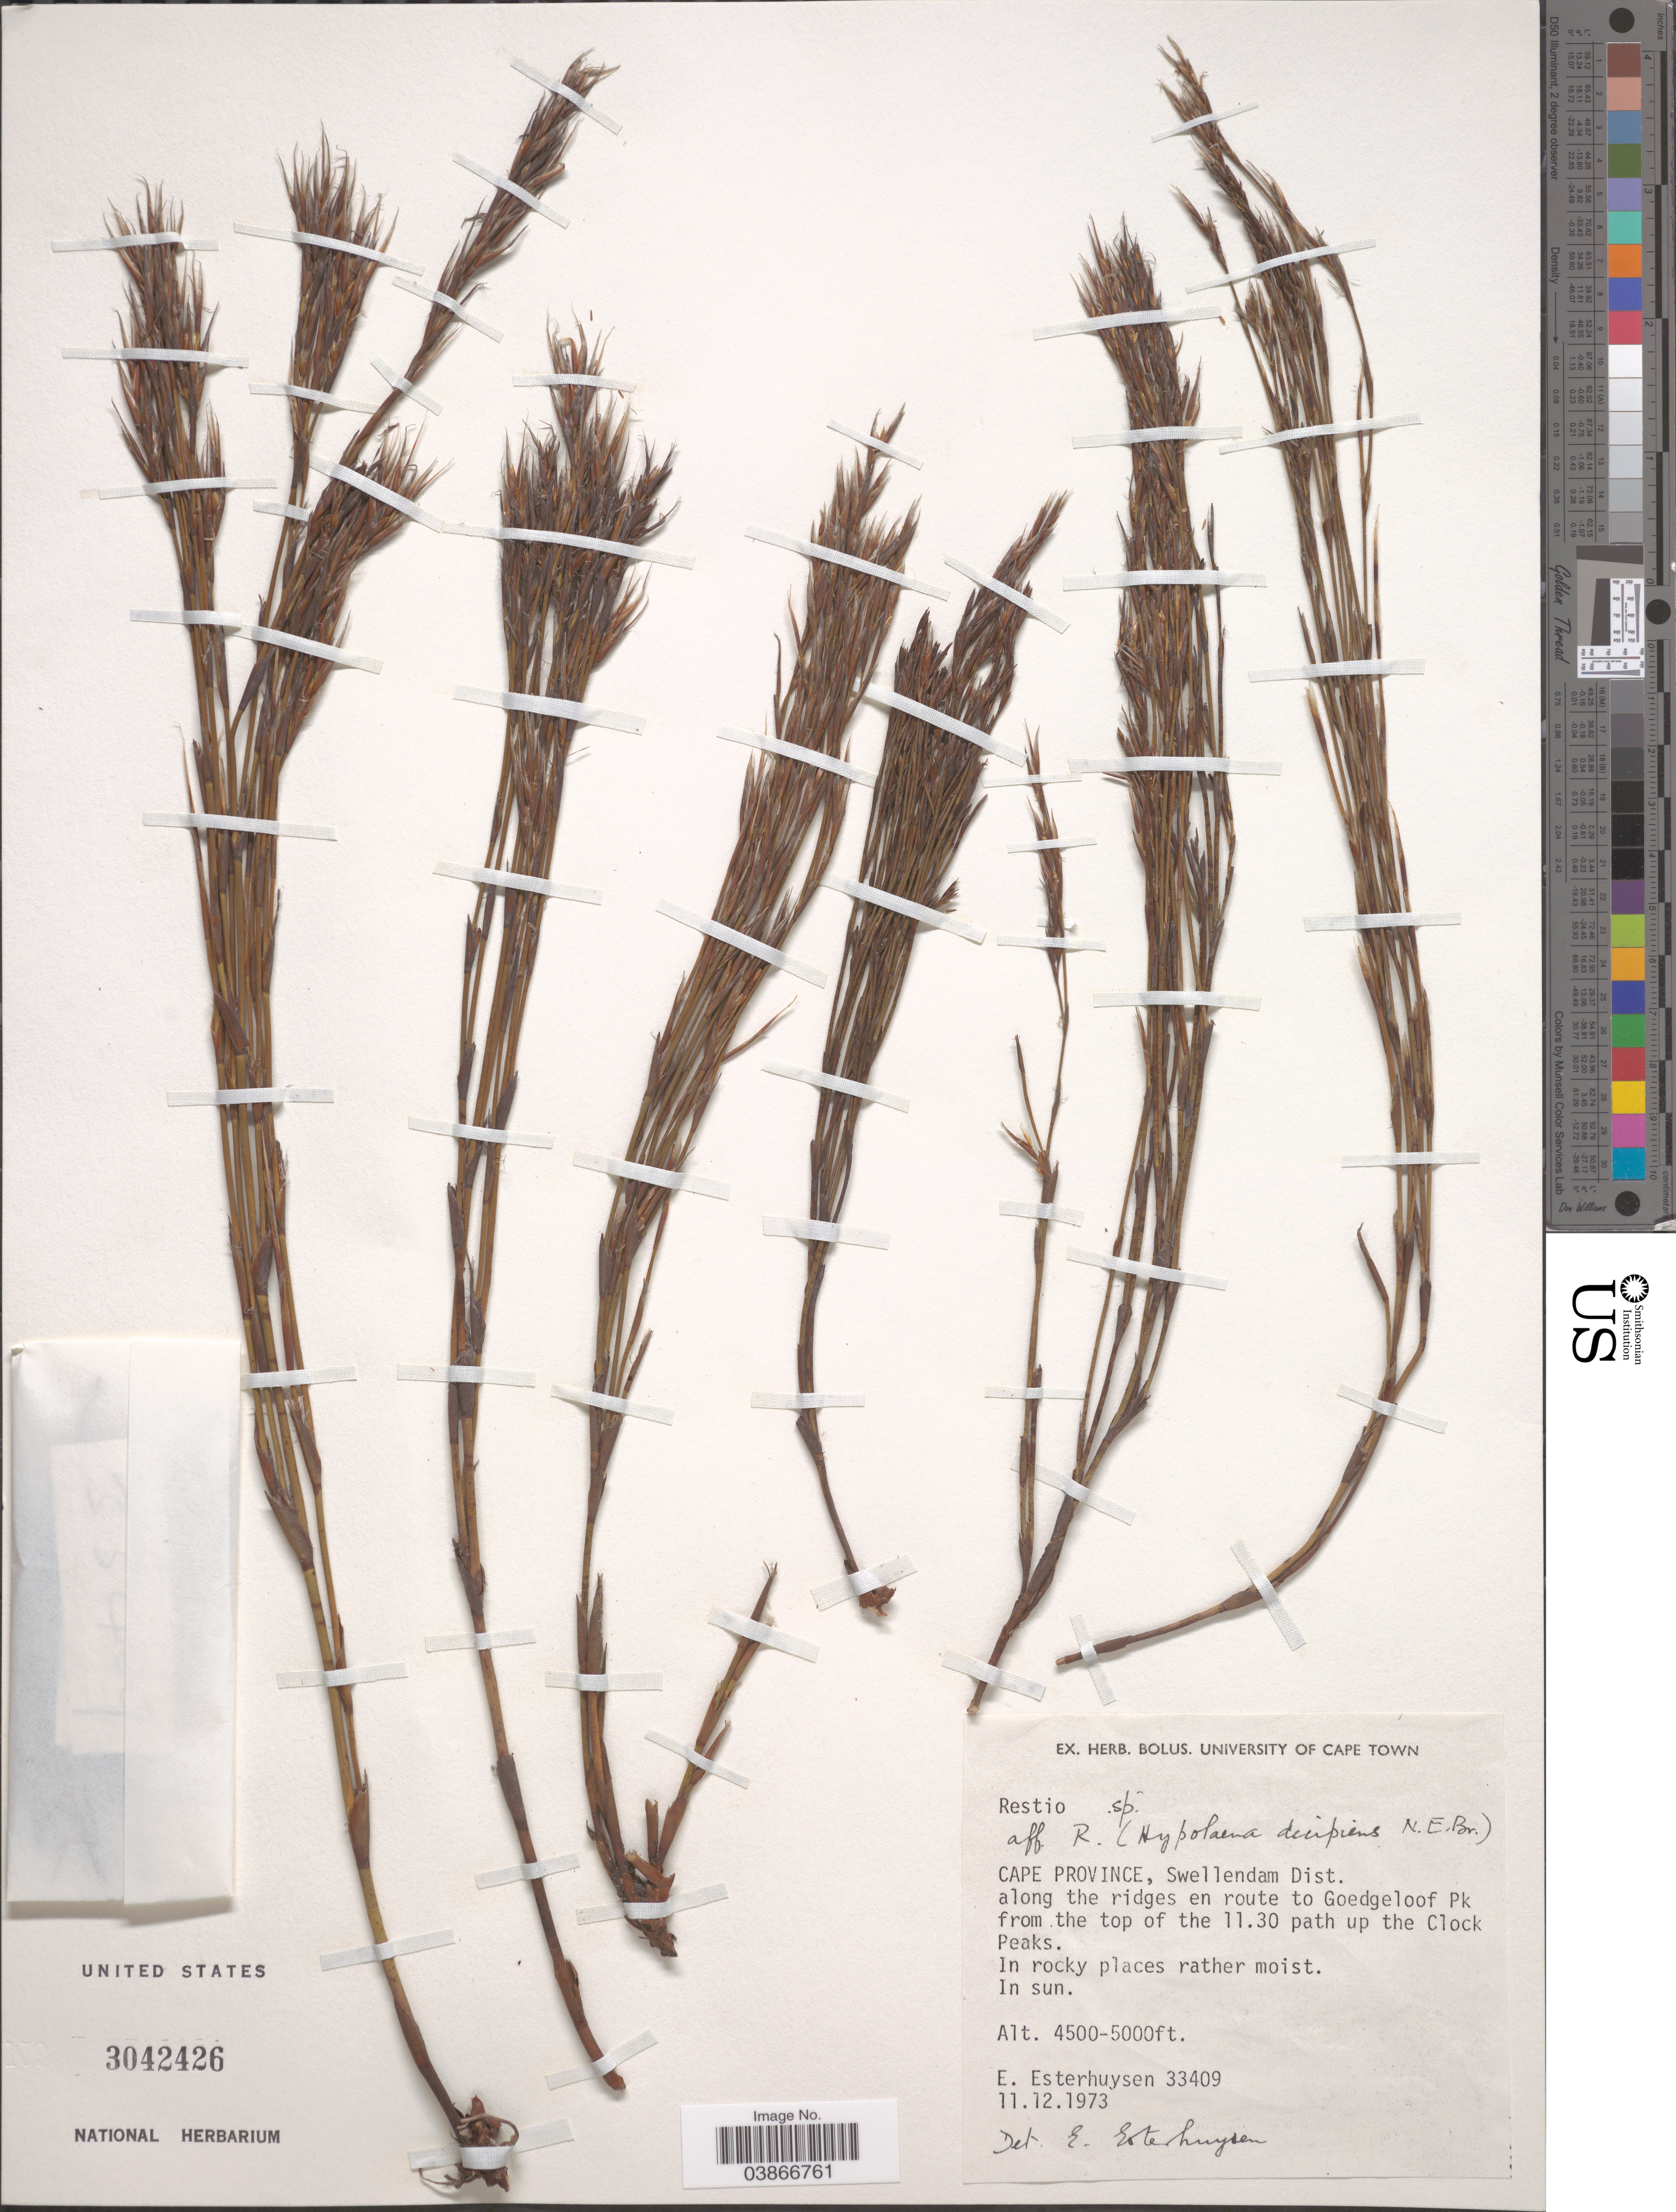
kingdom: Plantae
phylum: Tracheophyta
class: Liliopsida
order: Poales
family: Restionaceae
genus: Restio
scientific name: Restio sp.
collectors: E. E. Esterhuysen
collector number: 33409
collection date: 1973-12-11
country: South Africa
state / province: Western Cape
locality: Swellendam Dist. along the ridges en route to Goedgeloof Pk from the top of the 11.30 path up the Clock Peaks.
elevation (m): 1372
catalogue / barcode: US 3042426